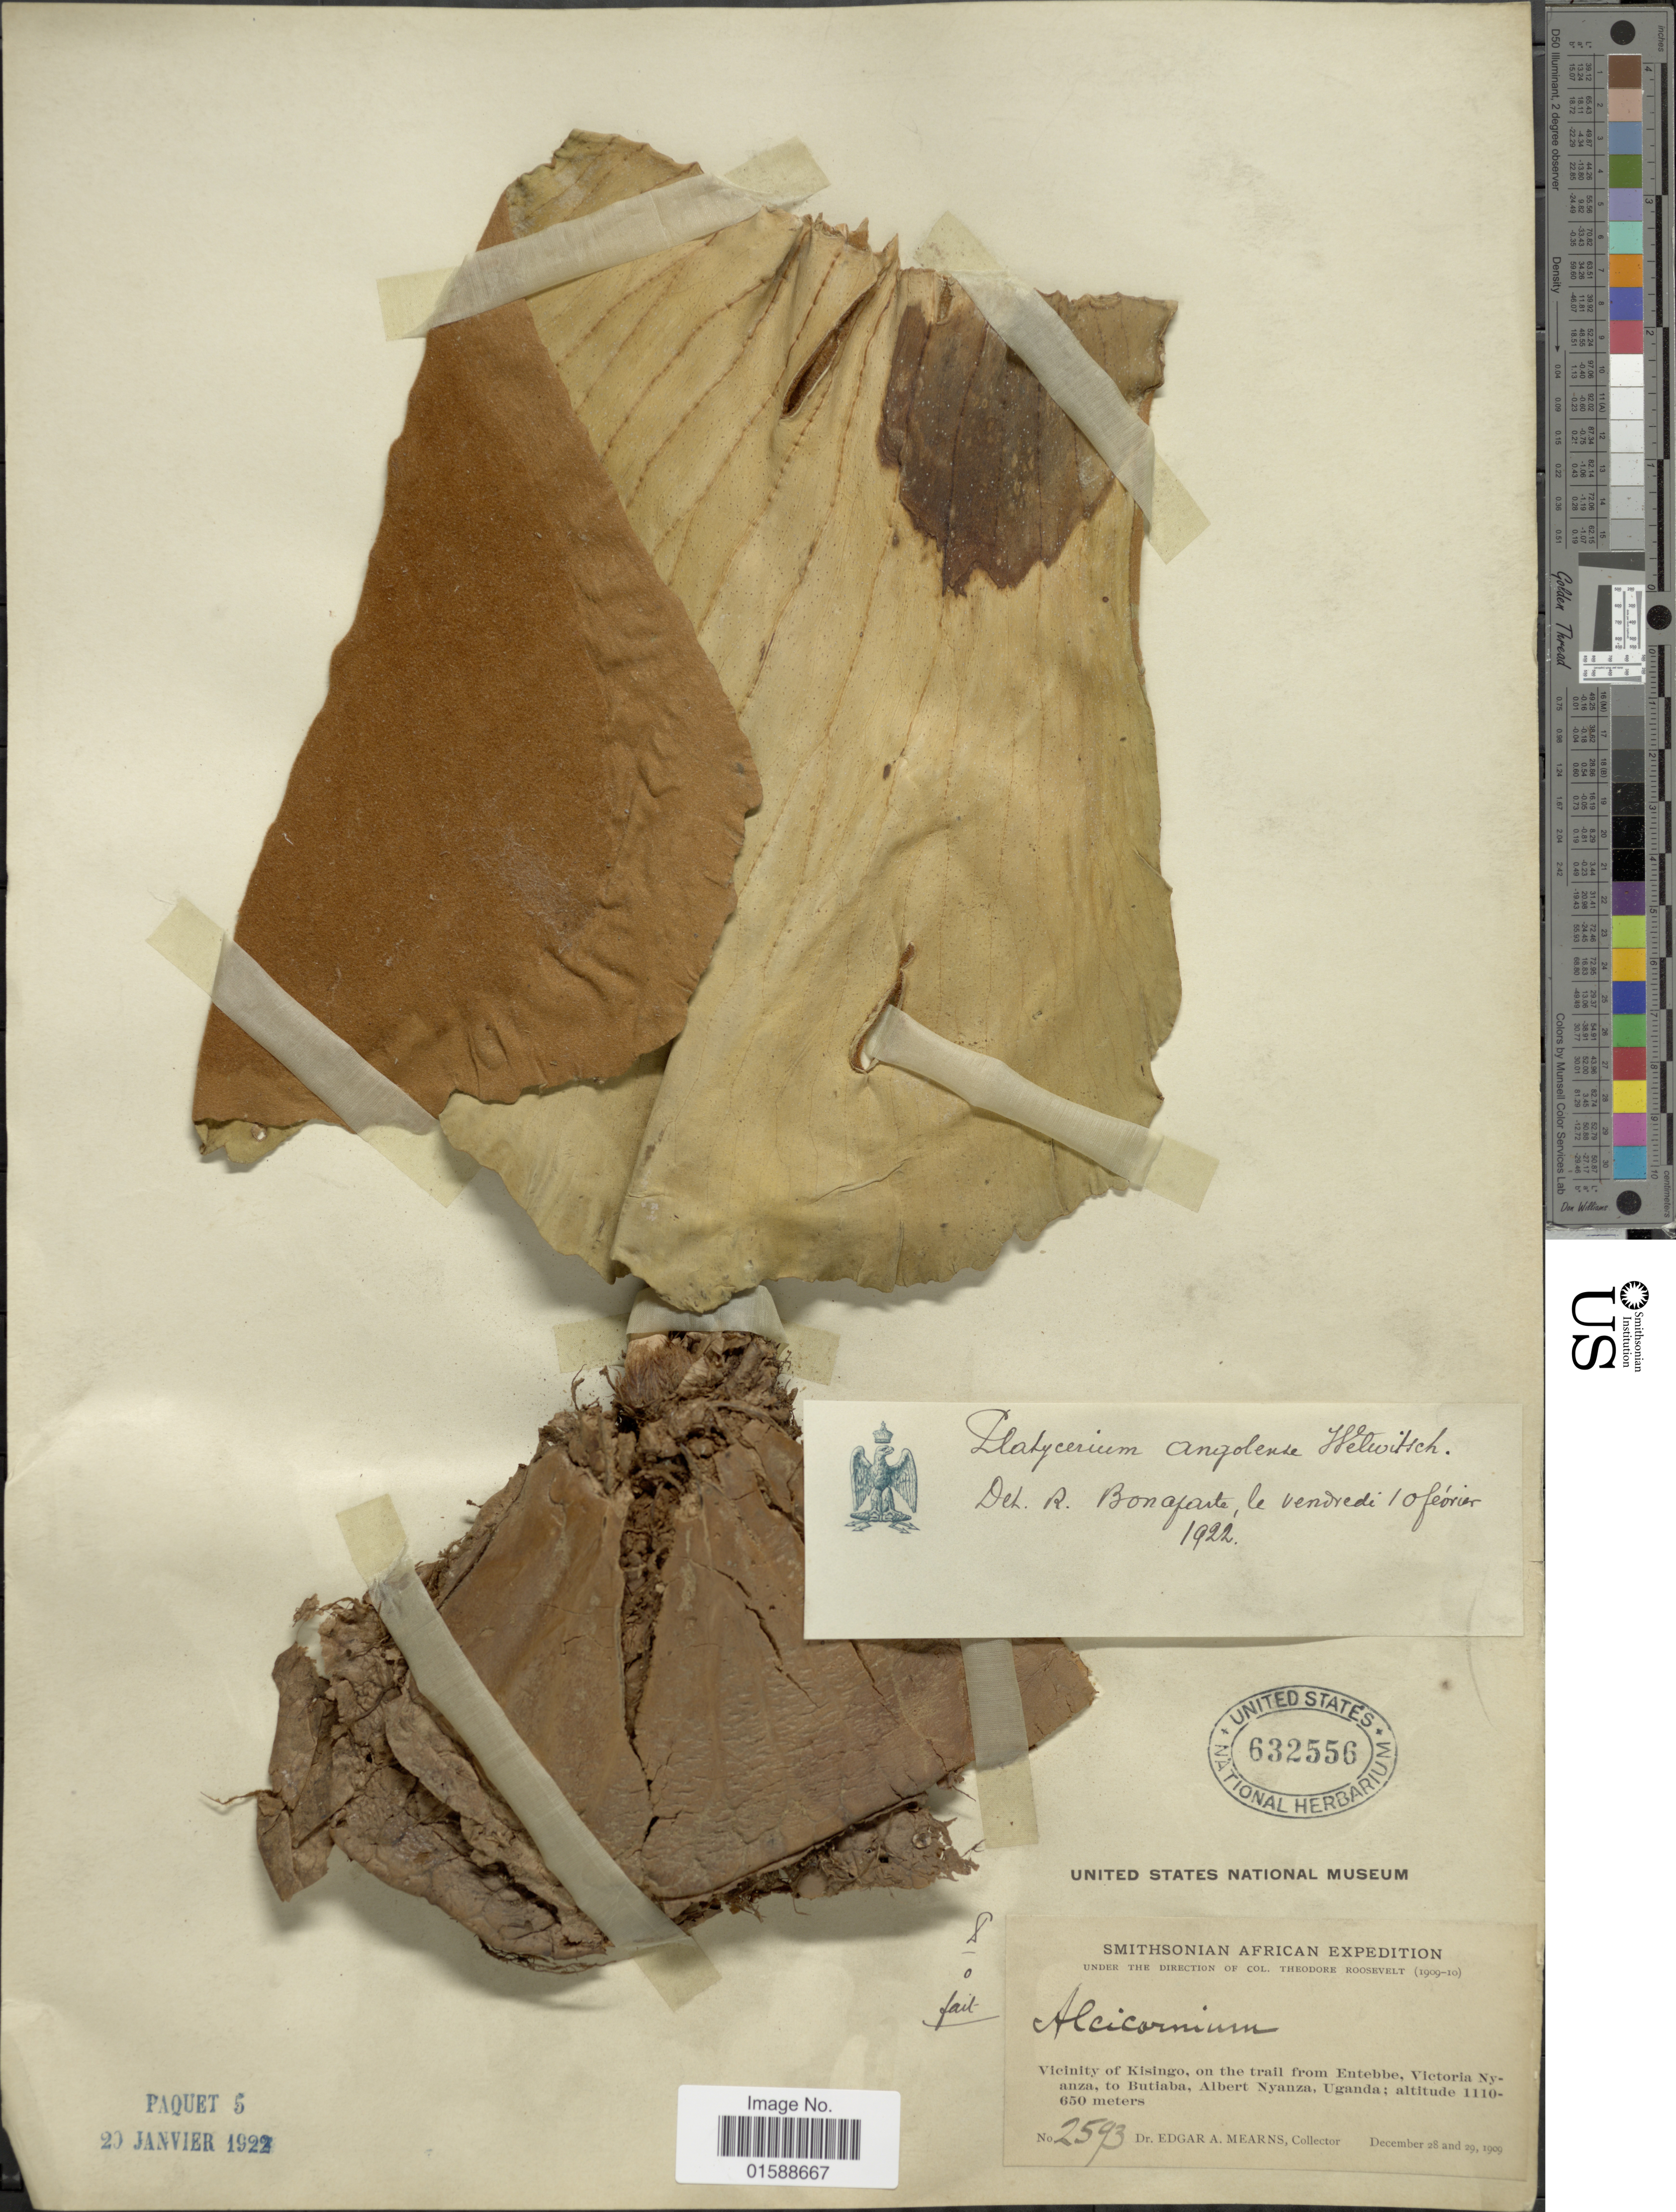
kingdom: Plantae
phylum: Tracheophyta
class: Polypodiopsida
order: Polypodiales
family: Polypodiaceae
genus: Platycerium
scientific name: Platycerium angolense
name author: Welw. ex Baker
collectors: E. A. Mearns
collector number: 2593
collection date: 1909-12-28/1909-12-29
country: Uganda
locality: Vicinity of Kisingo, on the trail from Entebbe, Victoria Nyanza, to Butiaba, Albert Nyanza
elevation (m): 650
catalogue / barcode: US 632556